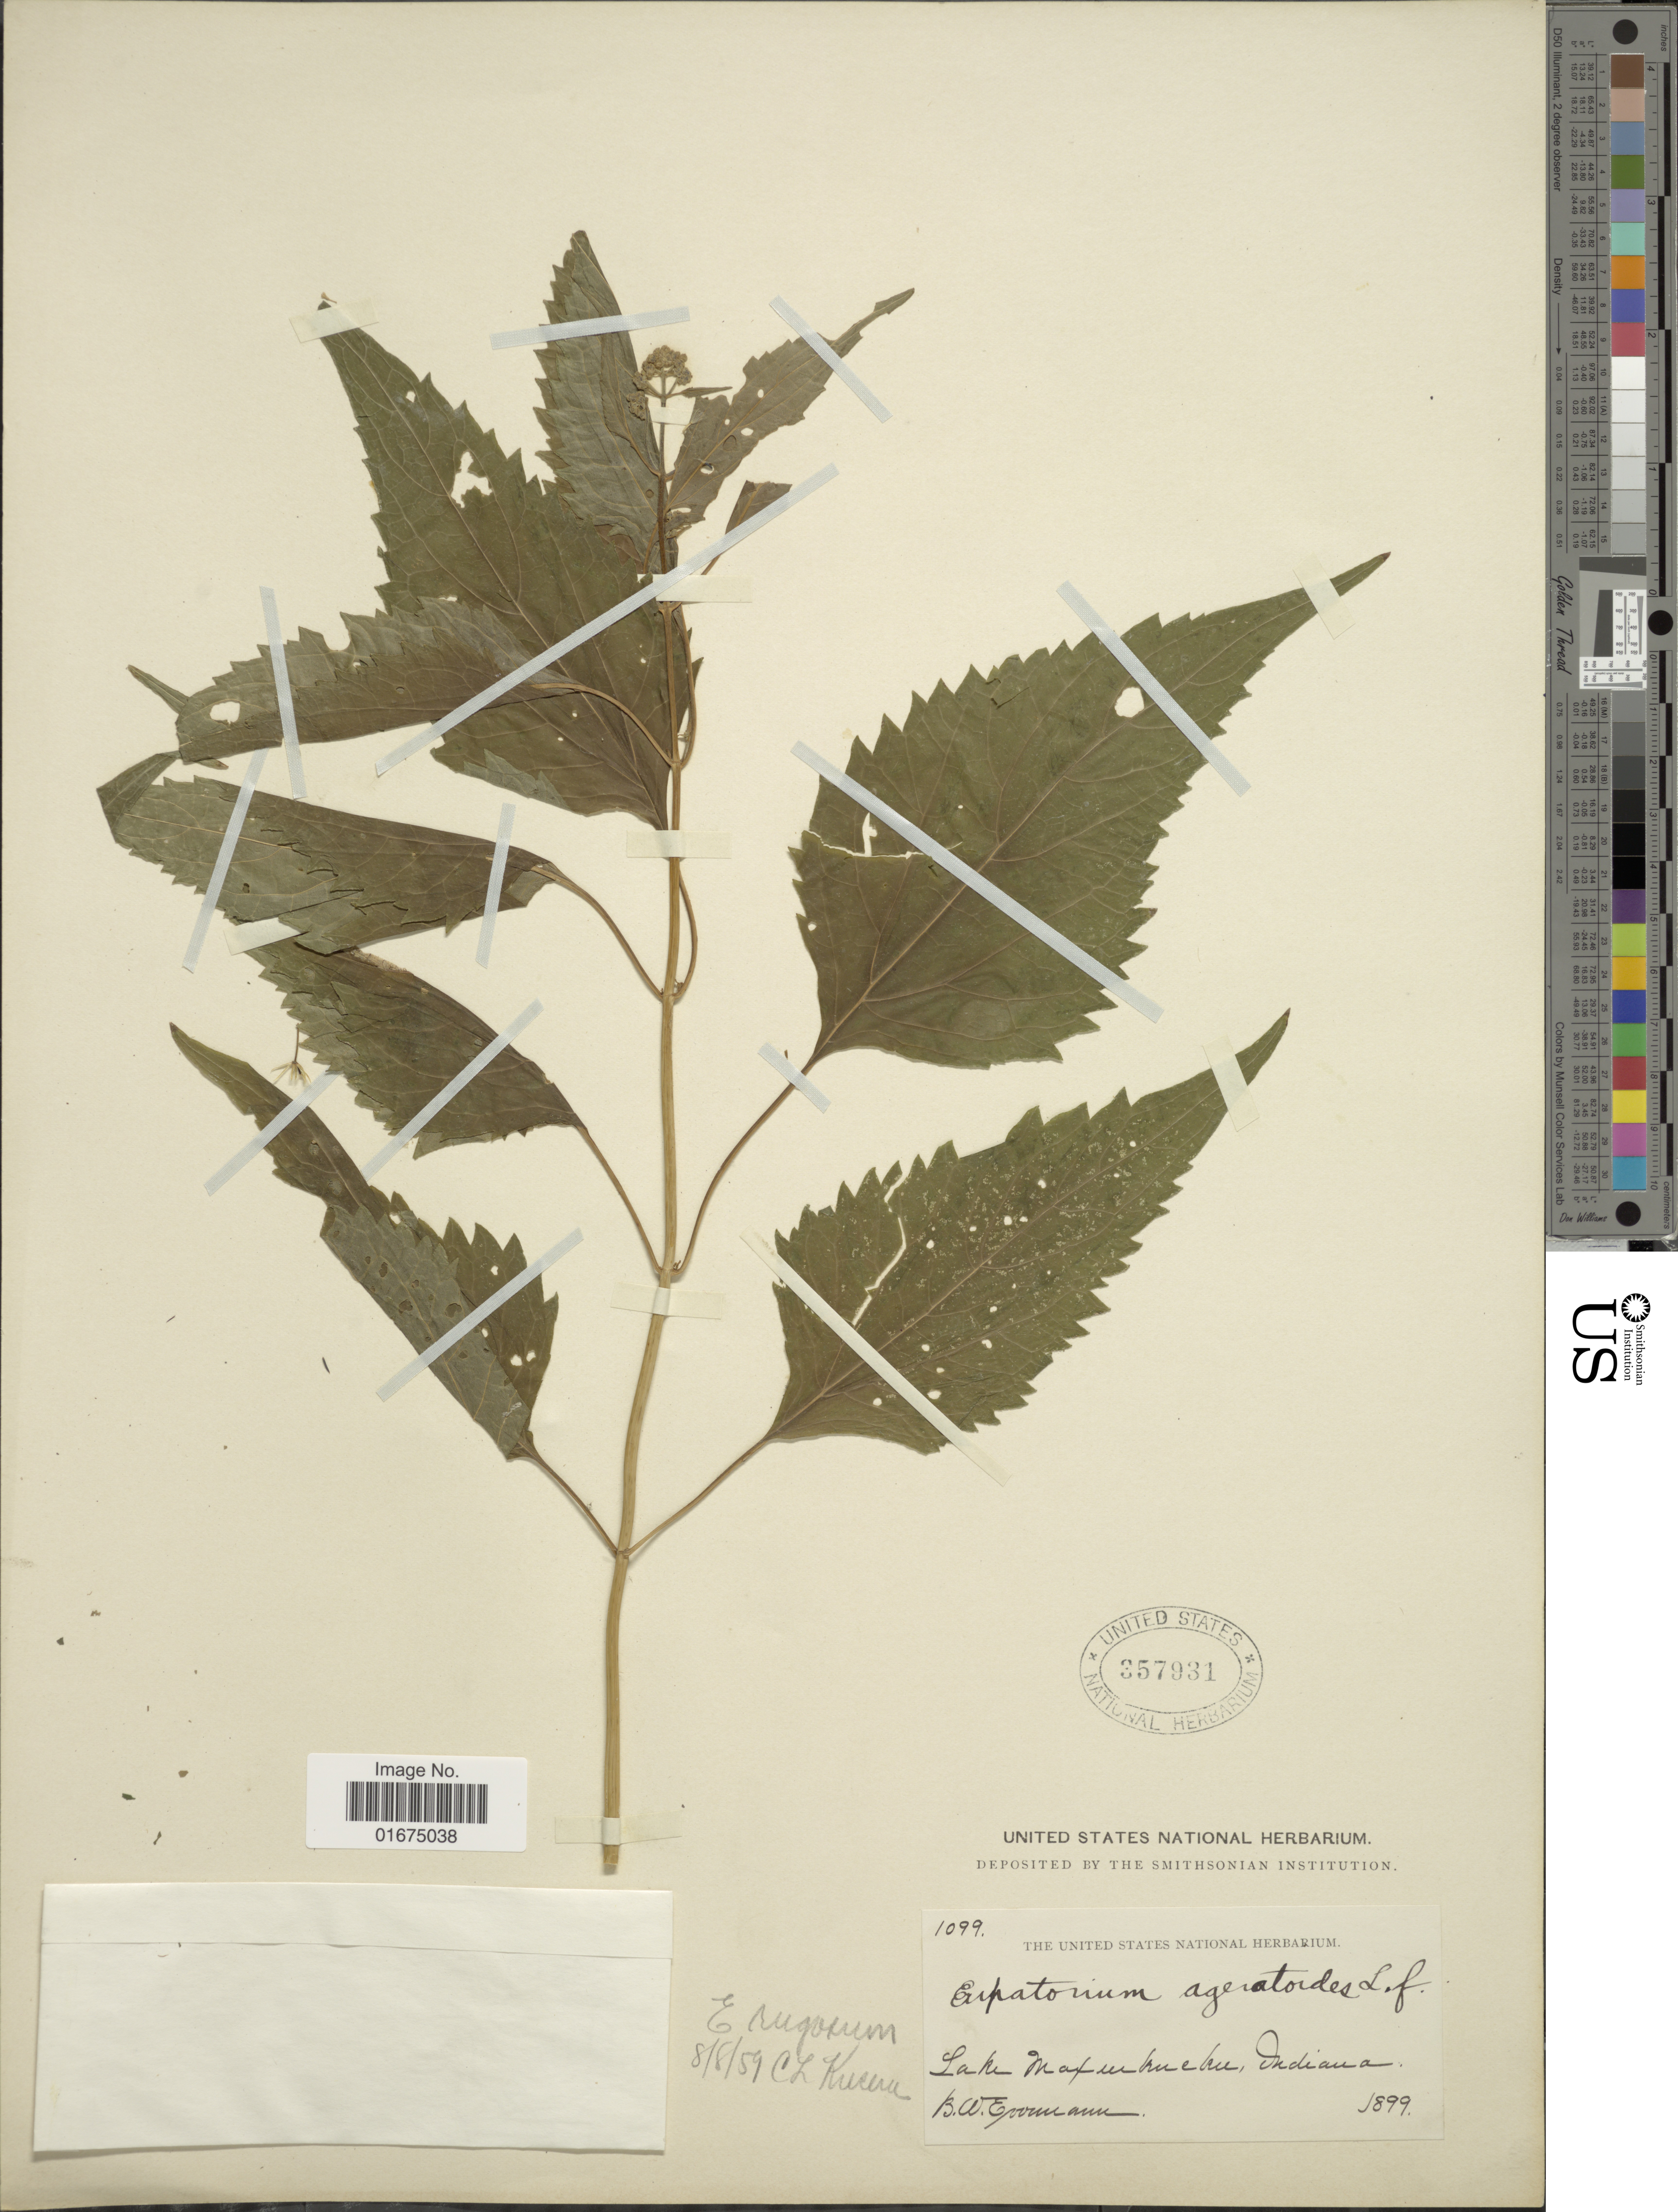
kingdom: Plantae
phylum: Tracheophyta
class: Magnoliopsida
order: Asterales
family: Asteraceae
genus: Ageratina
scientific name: Ageratina altissima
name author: (L.) R.M. King & H. Rob.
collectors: B. W. Evermann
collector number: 1099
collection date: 1899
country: United States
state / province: Indiana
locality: Lake Maxinkuckee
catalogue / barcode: US 357931